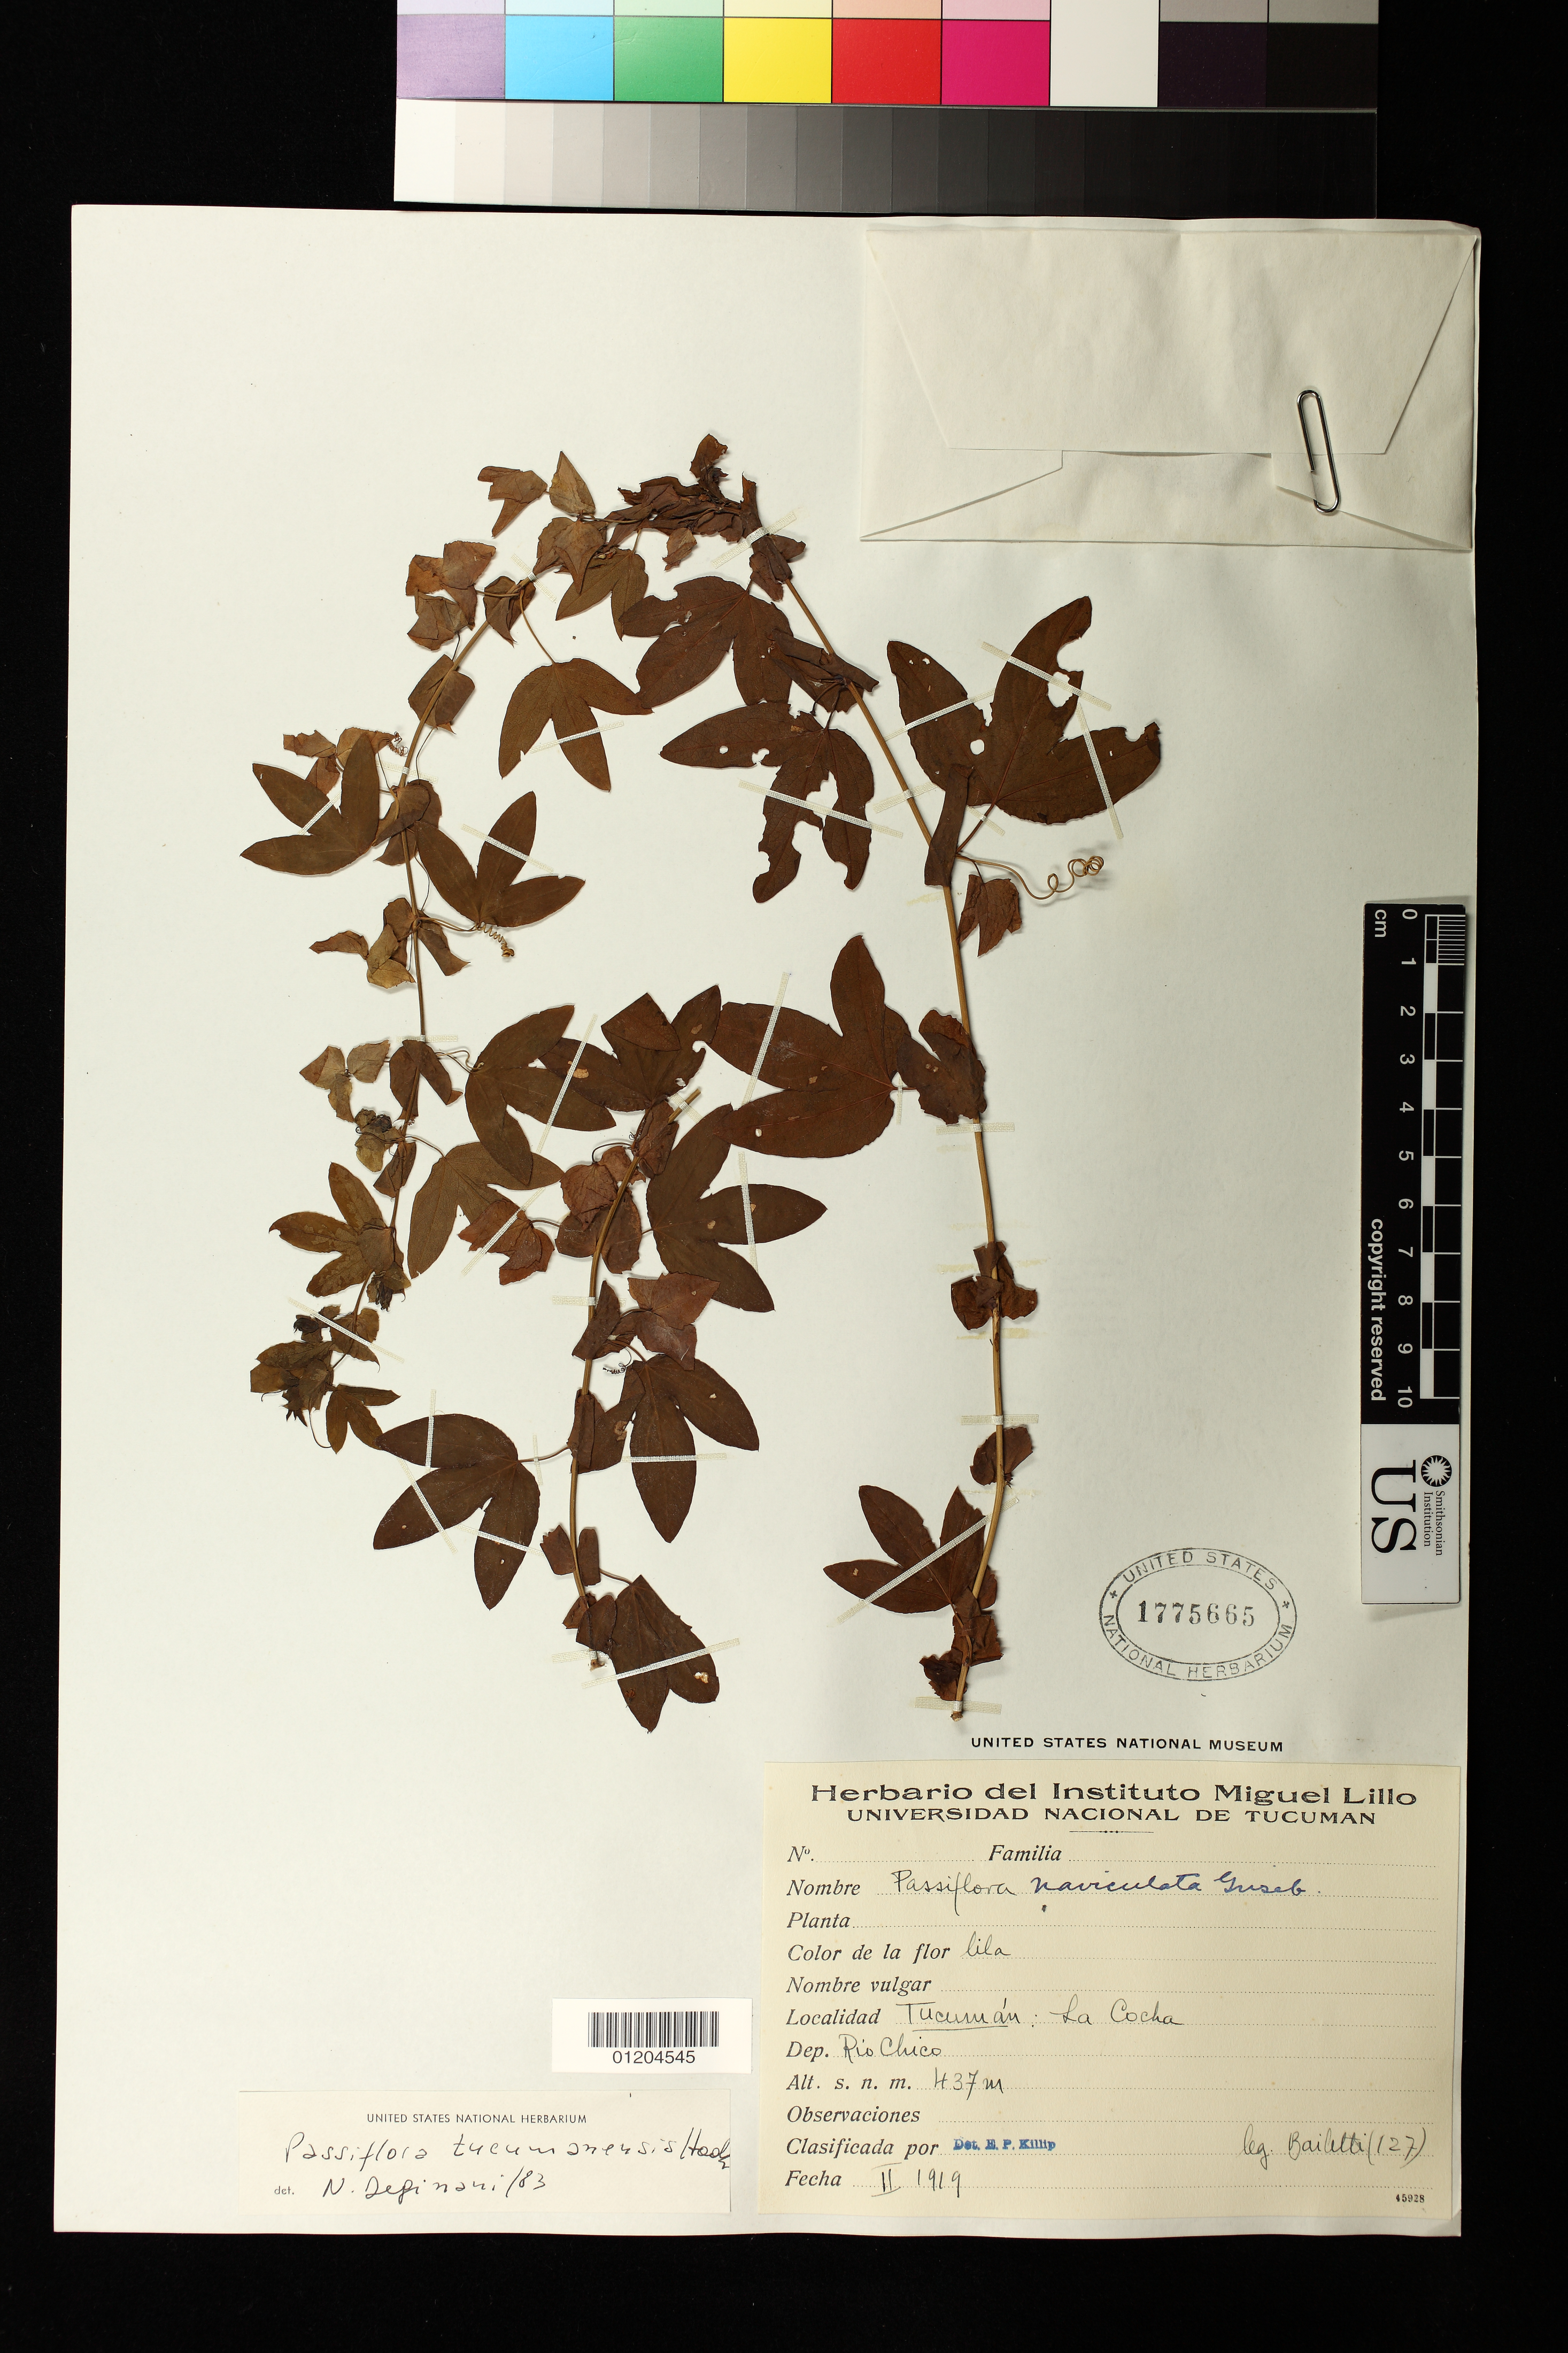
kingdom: Plantae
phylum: Tracheophyta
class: Magnoliopsida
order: Malpighiales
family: Passifloraceae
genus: Passiflora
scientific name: Passiflora tucumanensis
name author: Hook.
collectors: Bailetti, --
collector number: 127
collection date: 1919-02-01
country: Argentina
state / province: Tucuman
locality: La Cocha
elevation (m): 437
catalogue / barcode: US 1775665